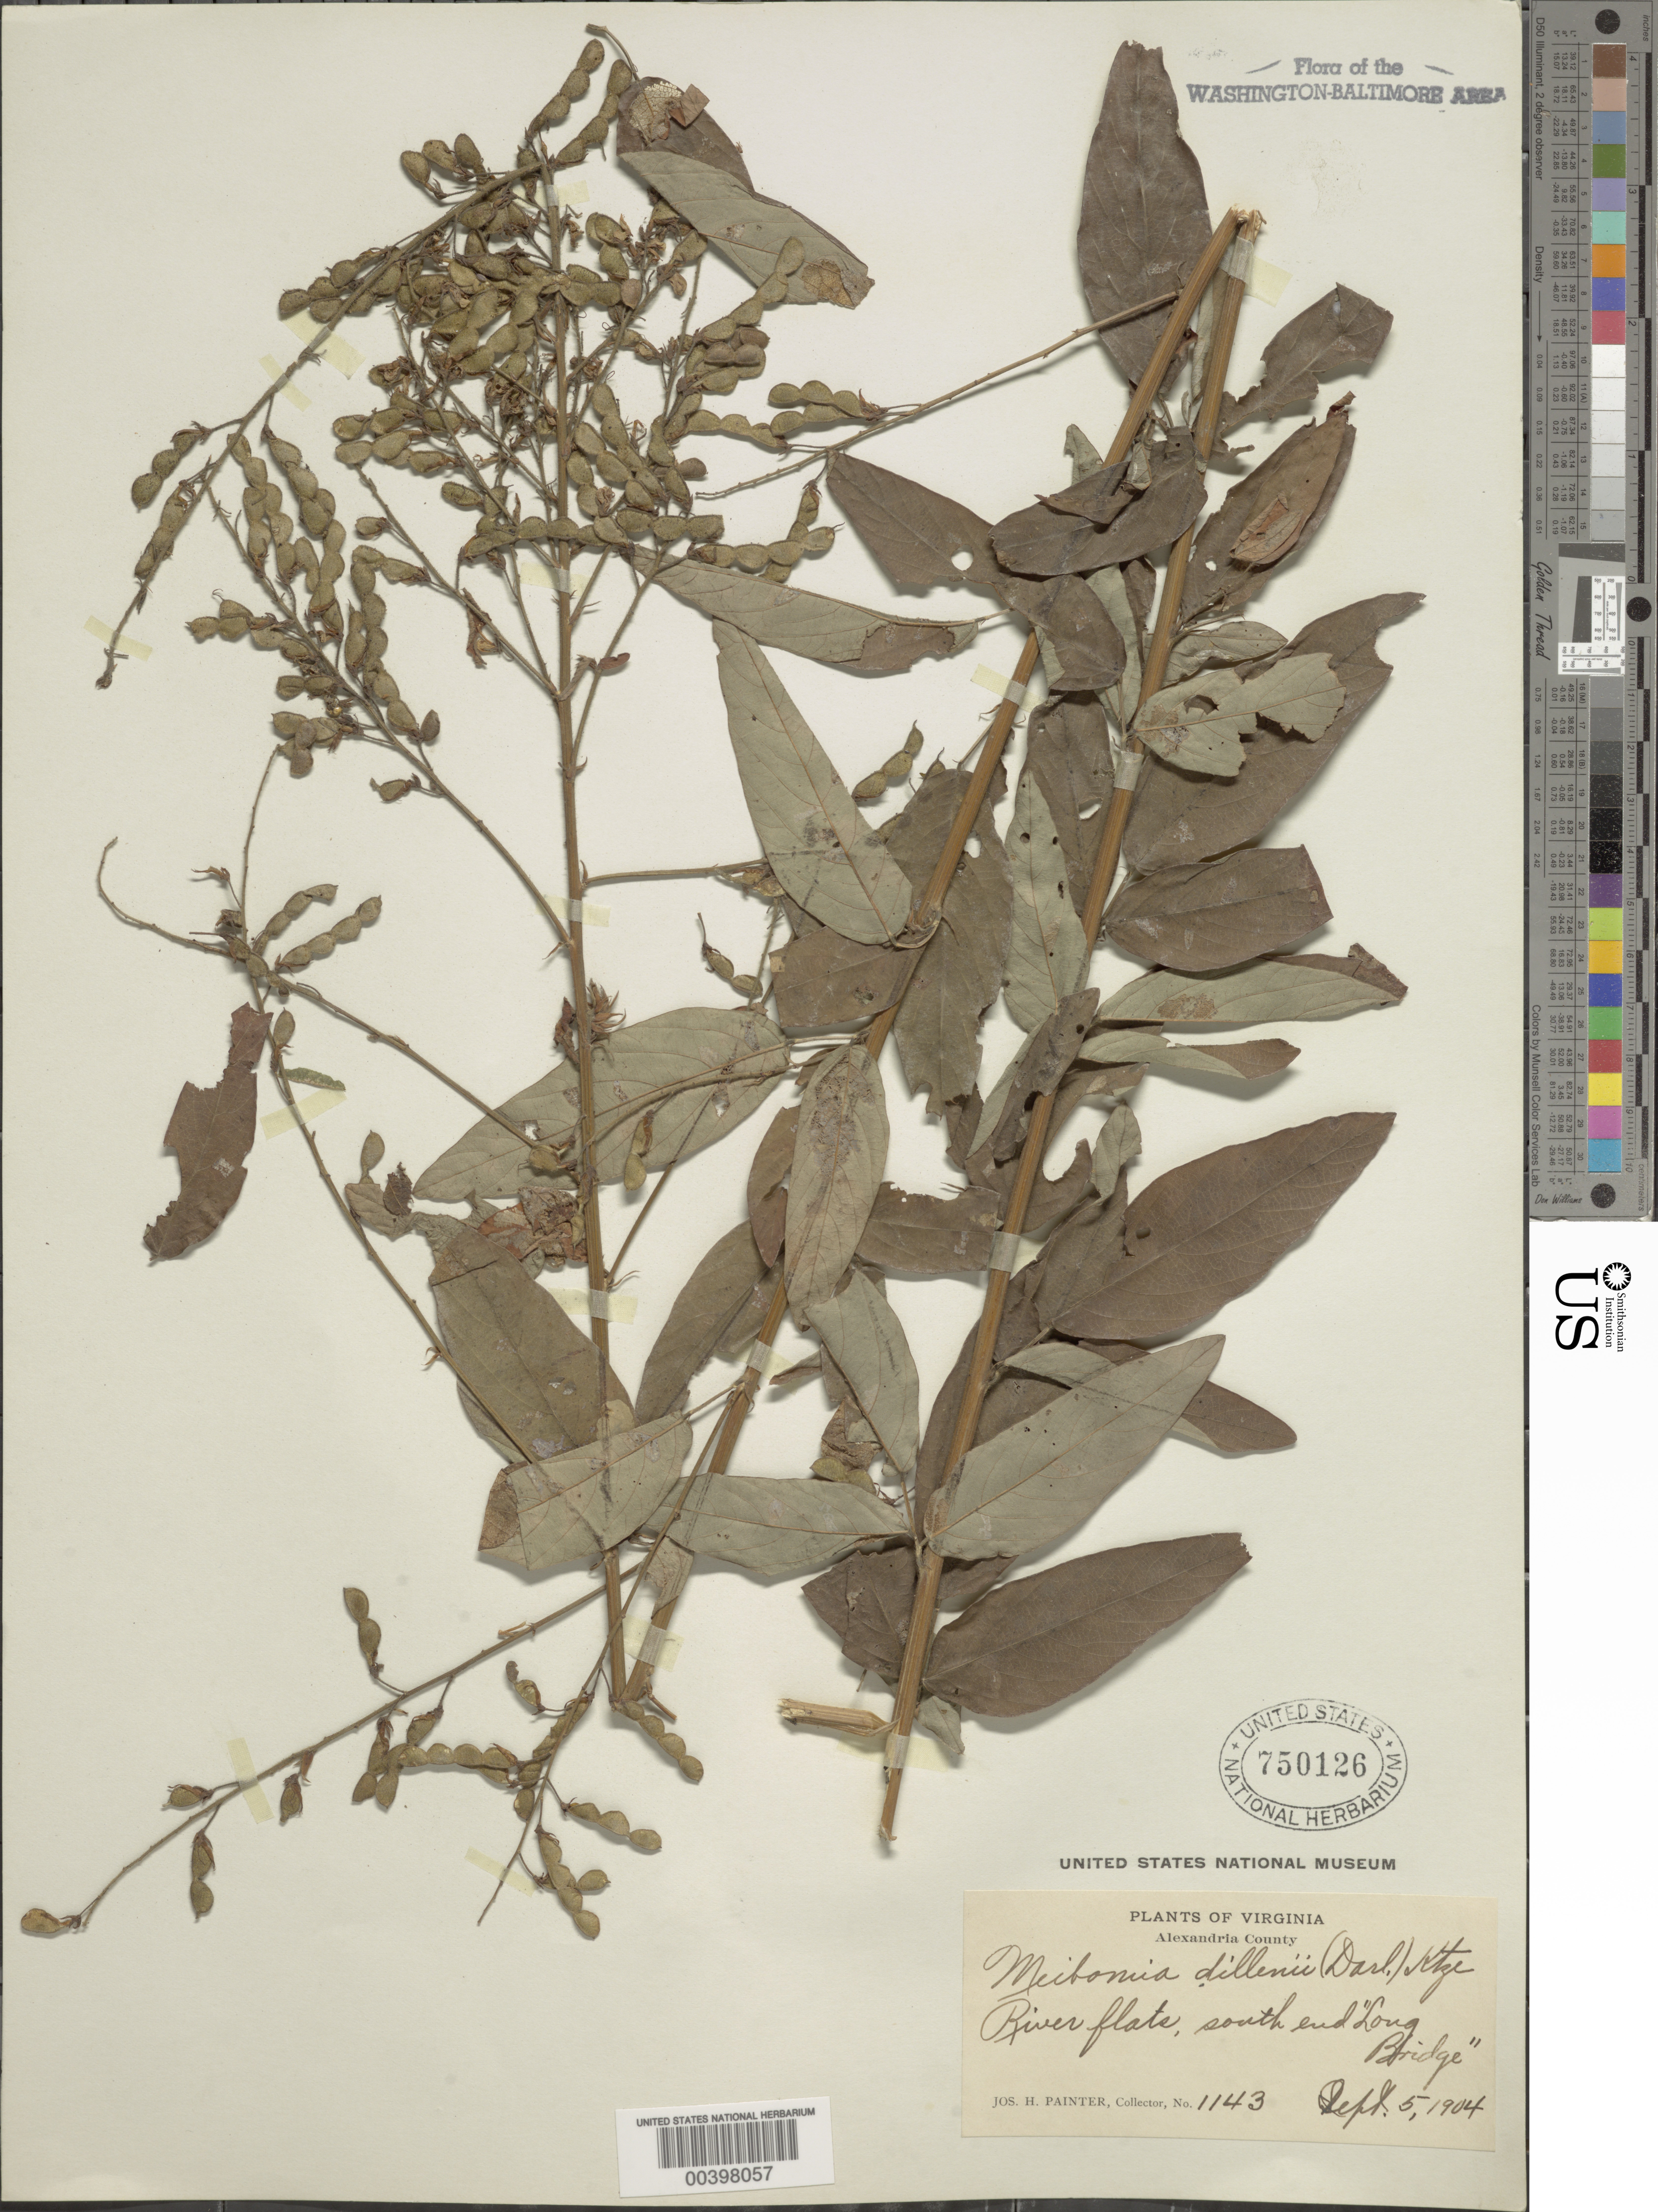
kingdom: Plantae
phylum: Tracheophyta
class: Magnoliopsida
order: Fabales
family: Fabaceae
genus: Desmodium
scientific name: Desmodium canadense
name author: (L.) DC.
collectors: J. H. Painter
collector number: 1143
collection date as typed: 05 Sep 1904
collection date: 1904-09-05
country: United States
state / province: Virginia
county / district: Arlington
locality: Long Bridge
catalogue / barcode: US 750126